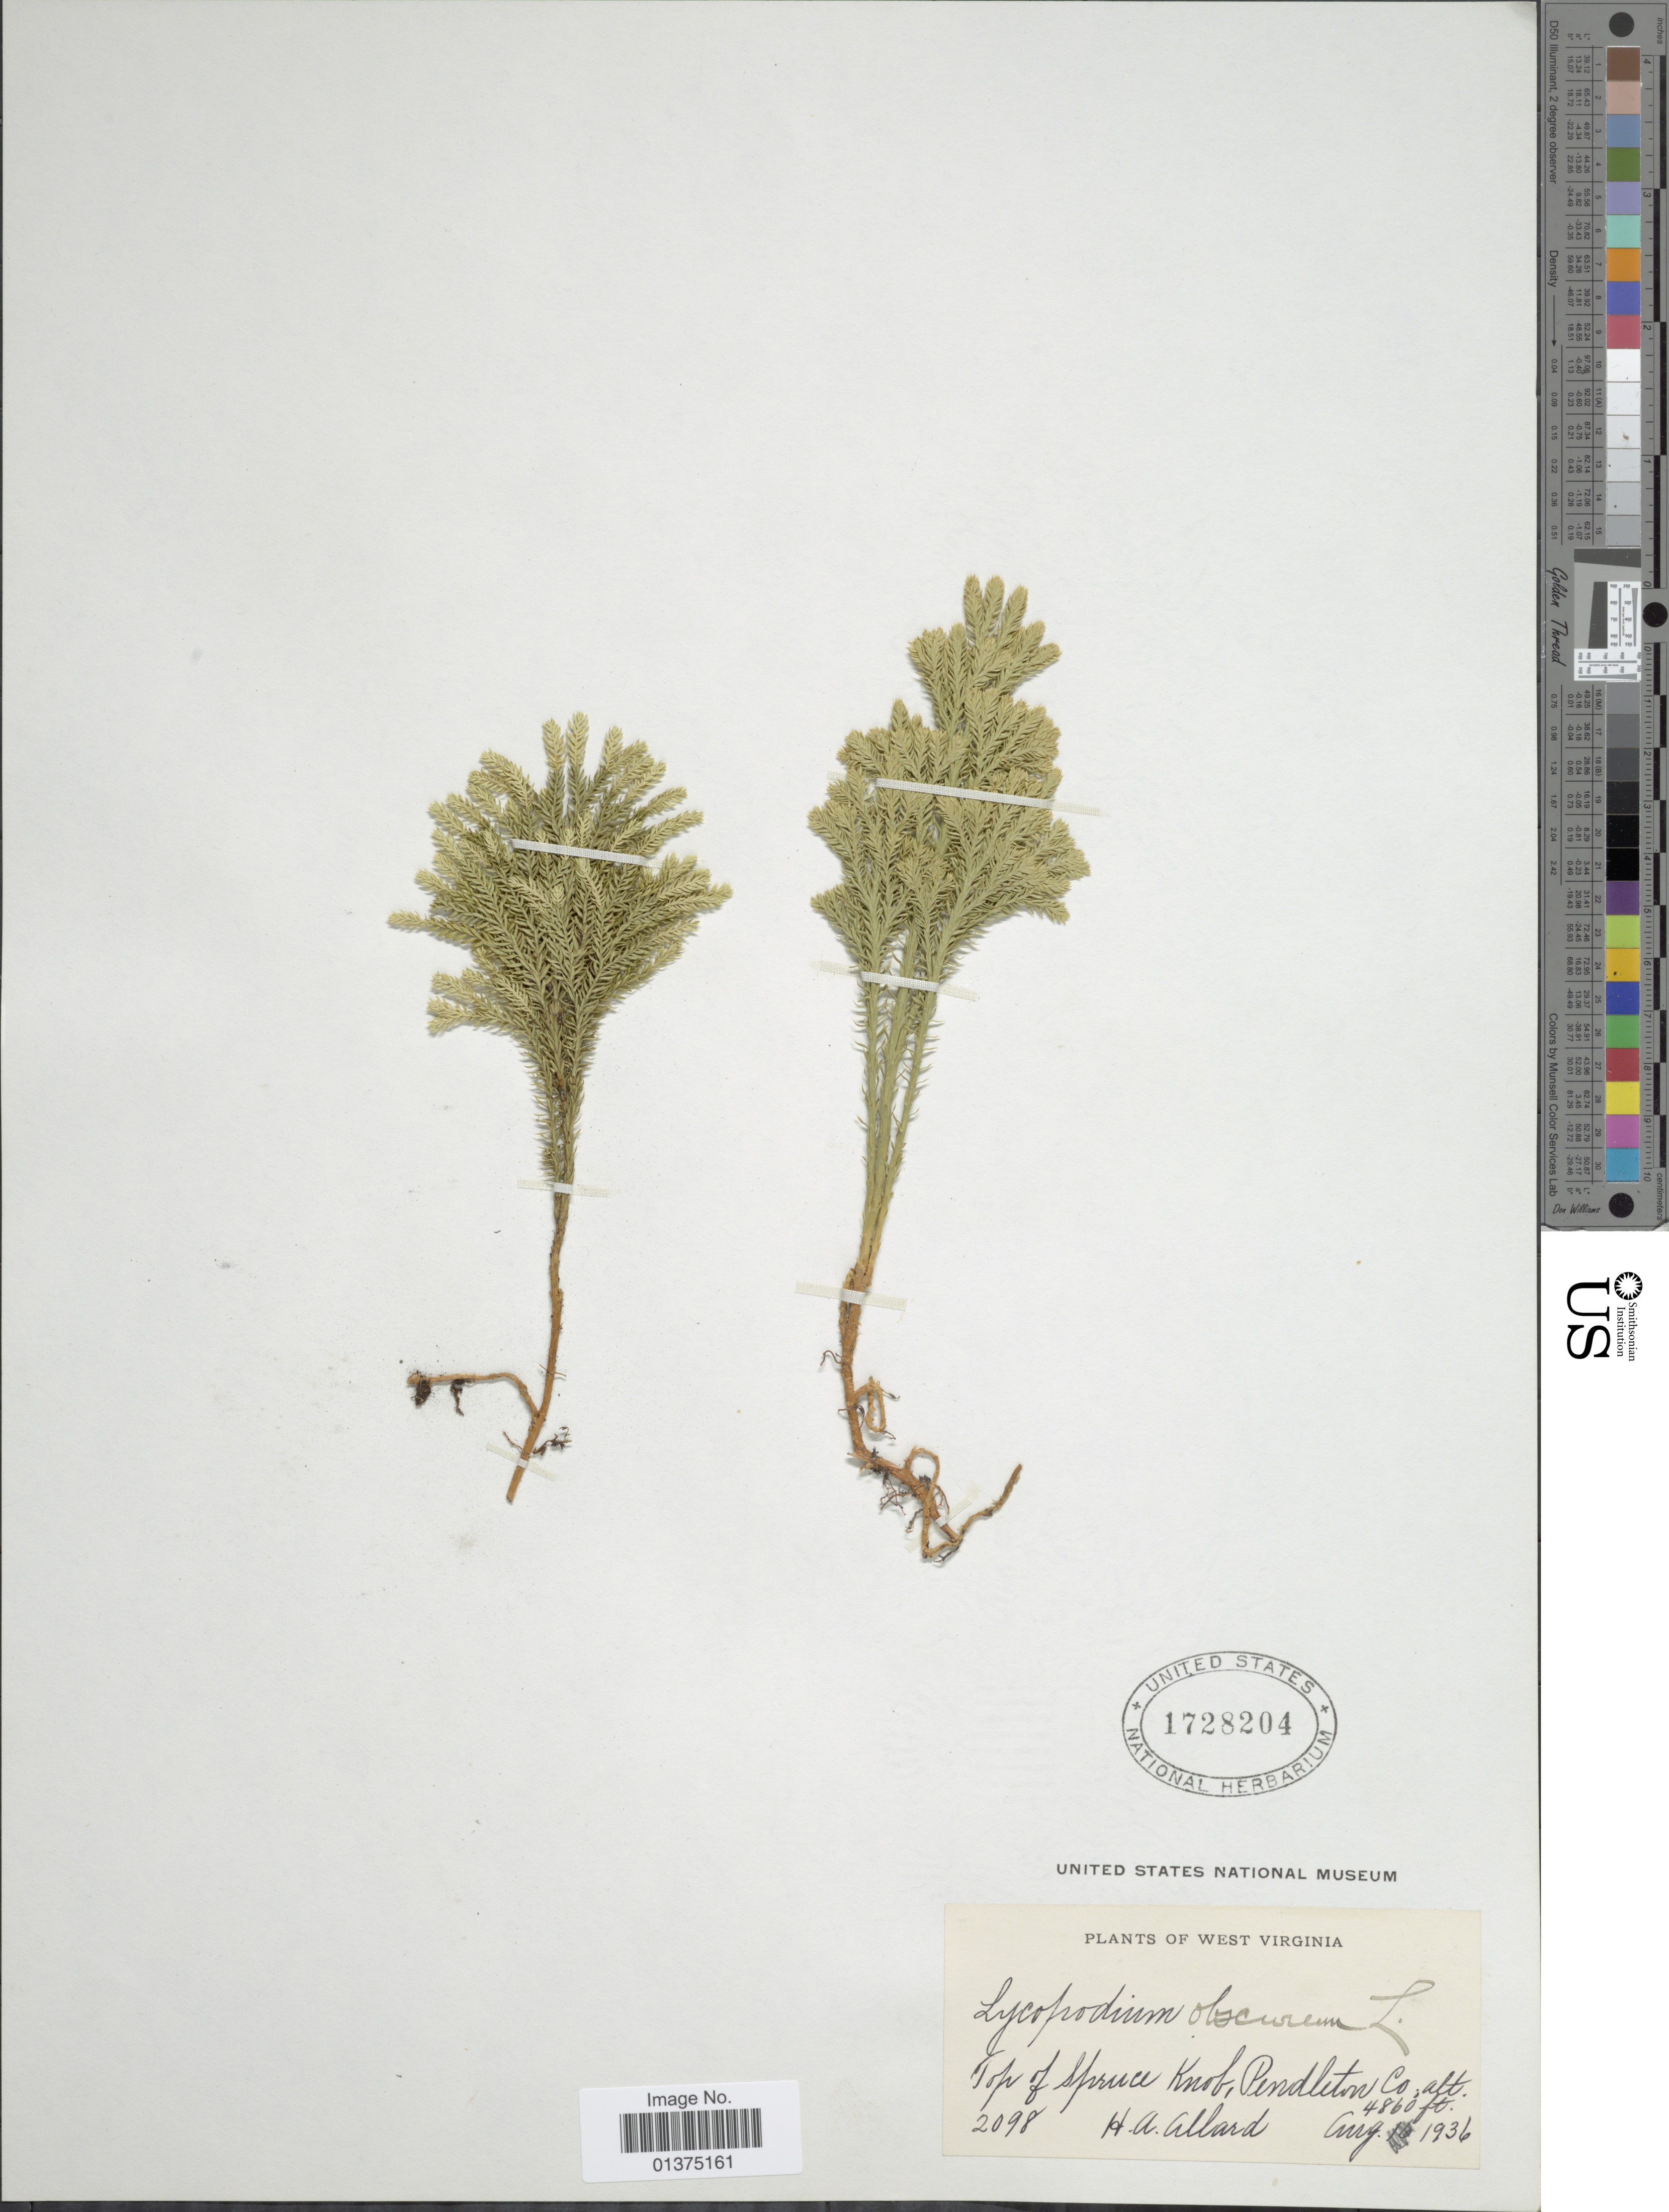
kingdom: Plantae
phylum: Tracheophyta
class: Lycopodiopsida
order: Lycopodiales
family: Lycopodiaceae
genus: Dendrolycopodium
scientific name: Dendrolycopodium dendroideum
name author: (Michx.) A. Haines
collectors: H. A. Allard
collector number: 2098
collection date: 1936-08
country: United States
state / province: West Virginia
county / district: Pendleton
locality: Top of Spruce Knob, Pendleton Co.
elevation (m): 1481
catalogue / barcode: US 1728204